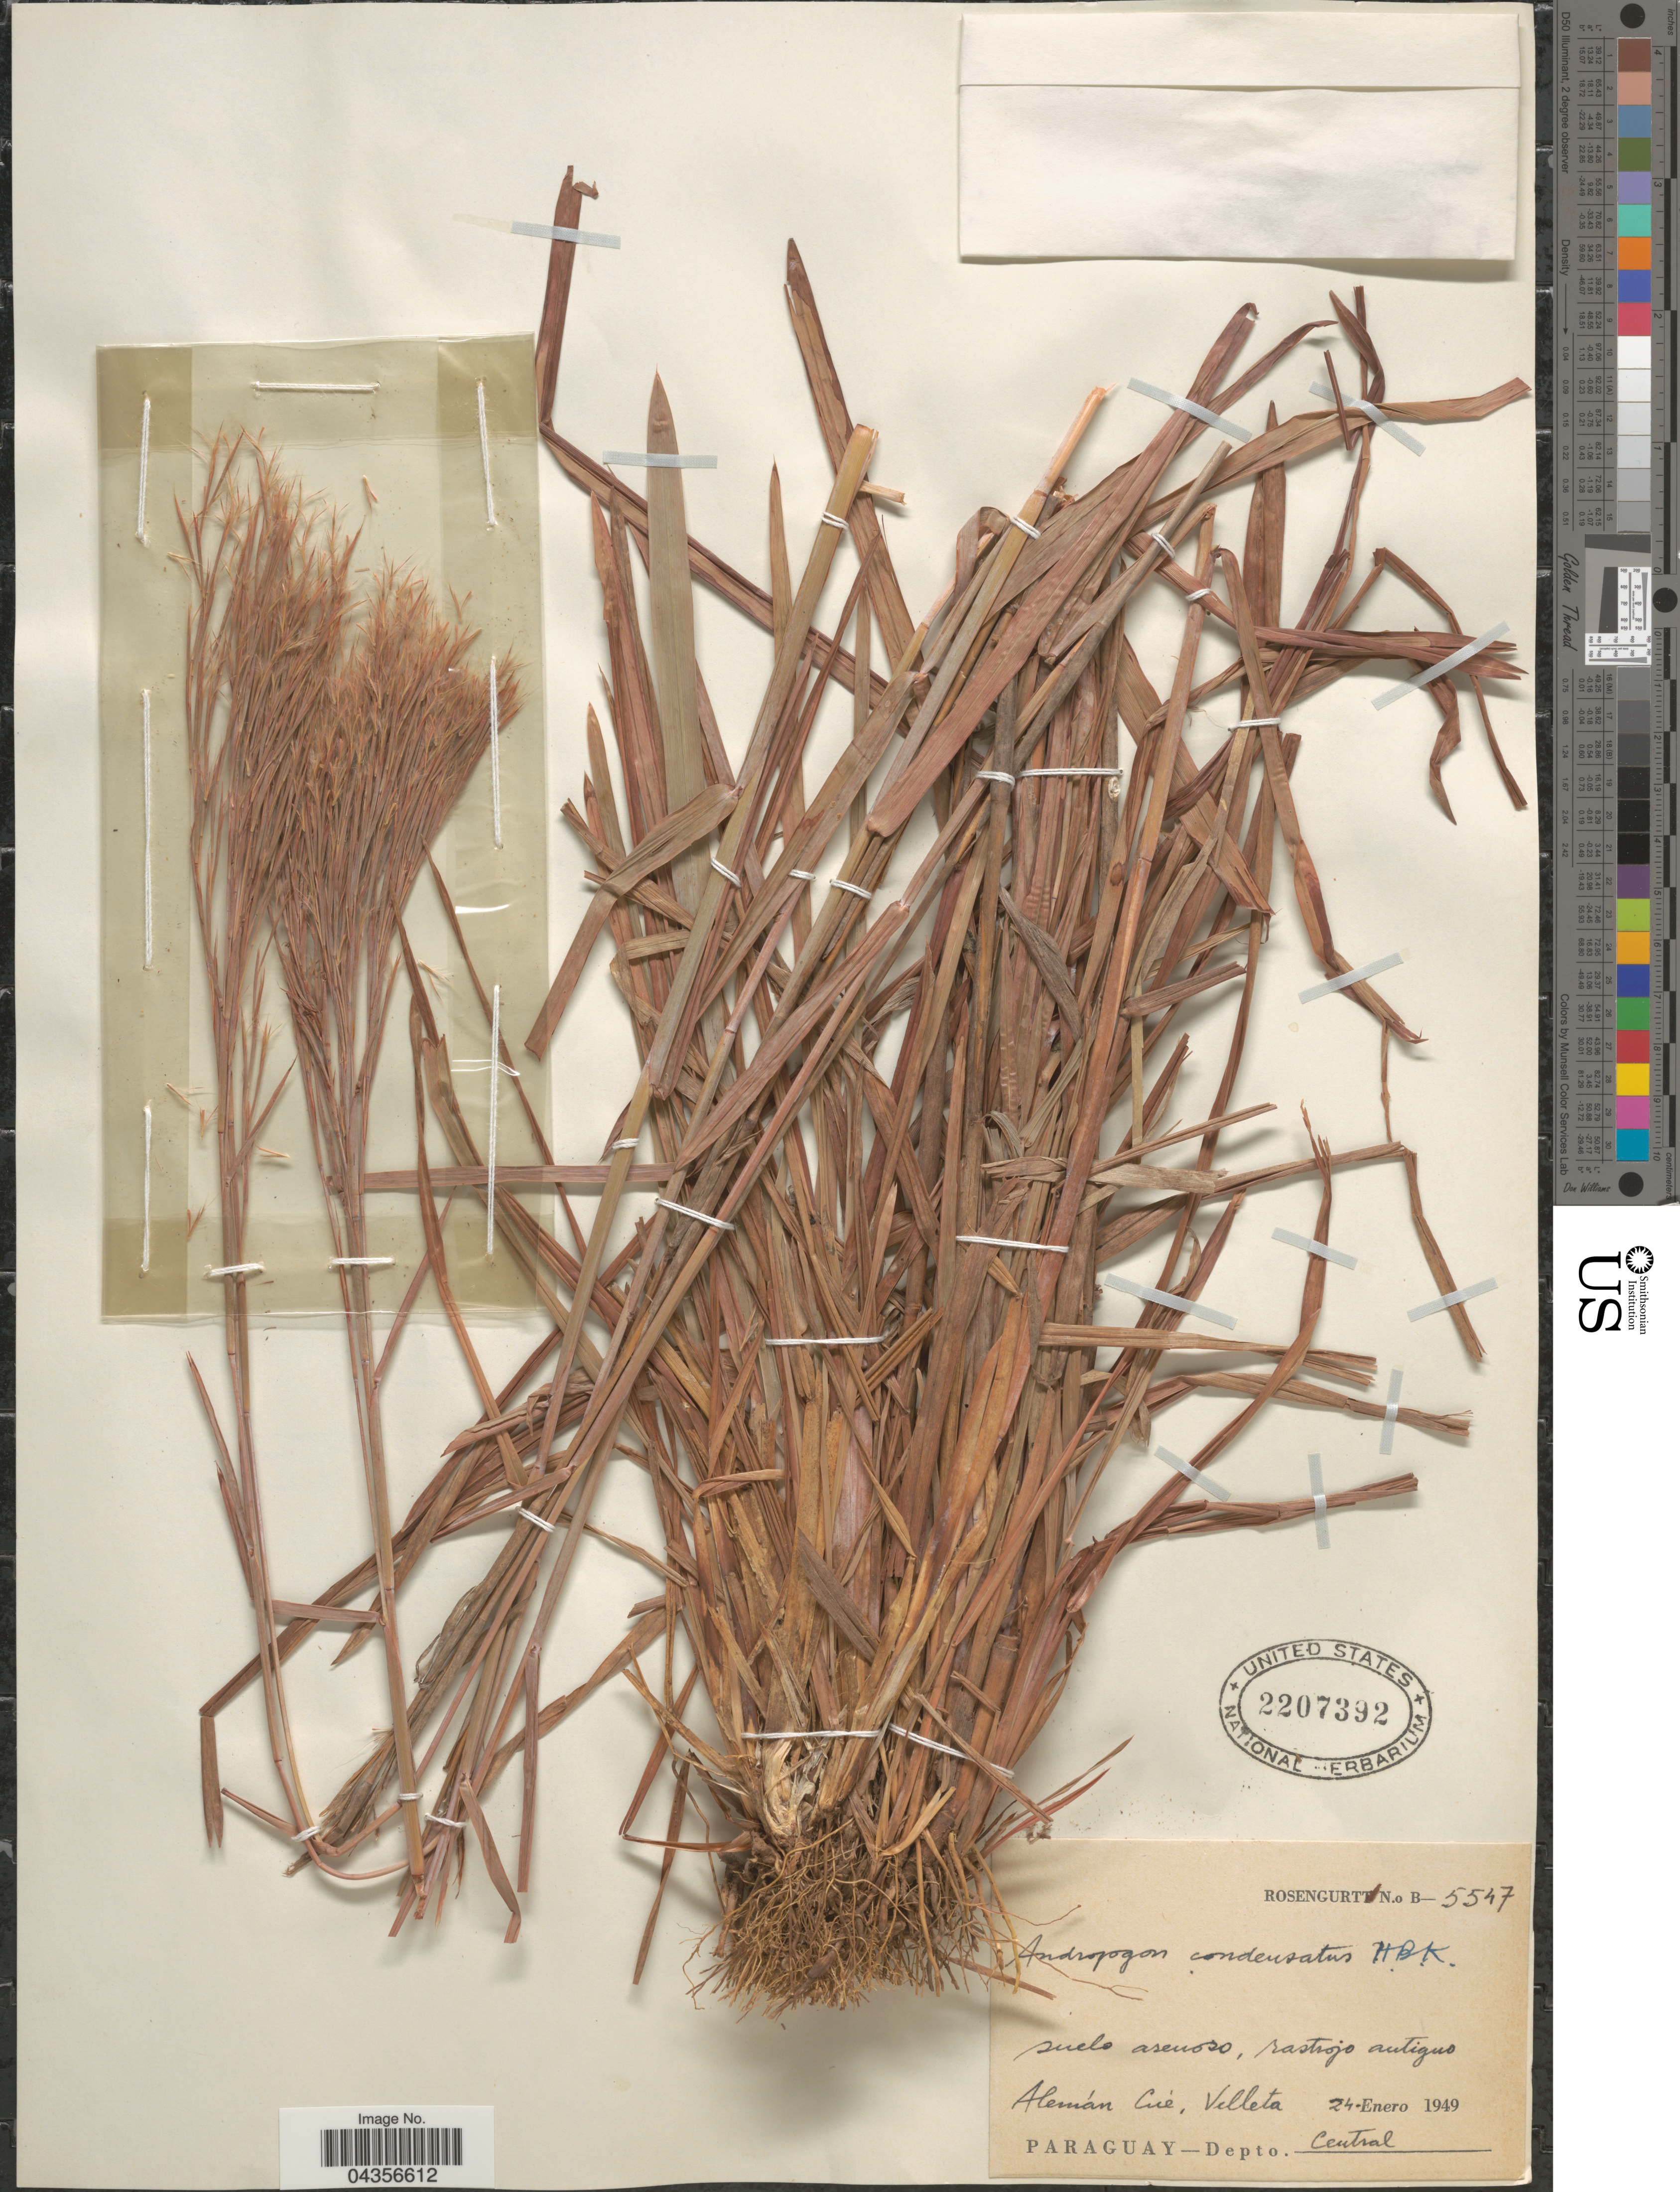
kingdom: Plantae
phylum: Tracheophyta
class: Liliopsida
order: Poales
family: Poaceae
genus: Schizachyrium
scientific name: Schizachyrium microstachyum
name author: (Desv. ex Ham.) Roseng. et al.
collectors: Rosengurtt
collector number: B-5547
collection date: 1949-01-24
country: Paraguay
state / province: Central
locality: Alemán Cué, Velleta. Depto. Central.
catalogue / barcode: US 2207392